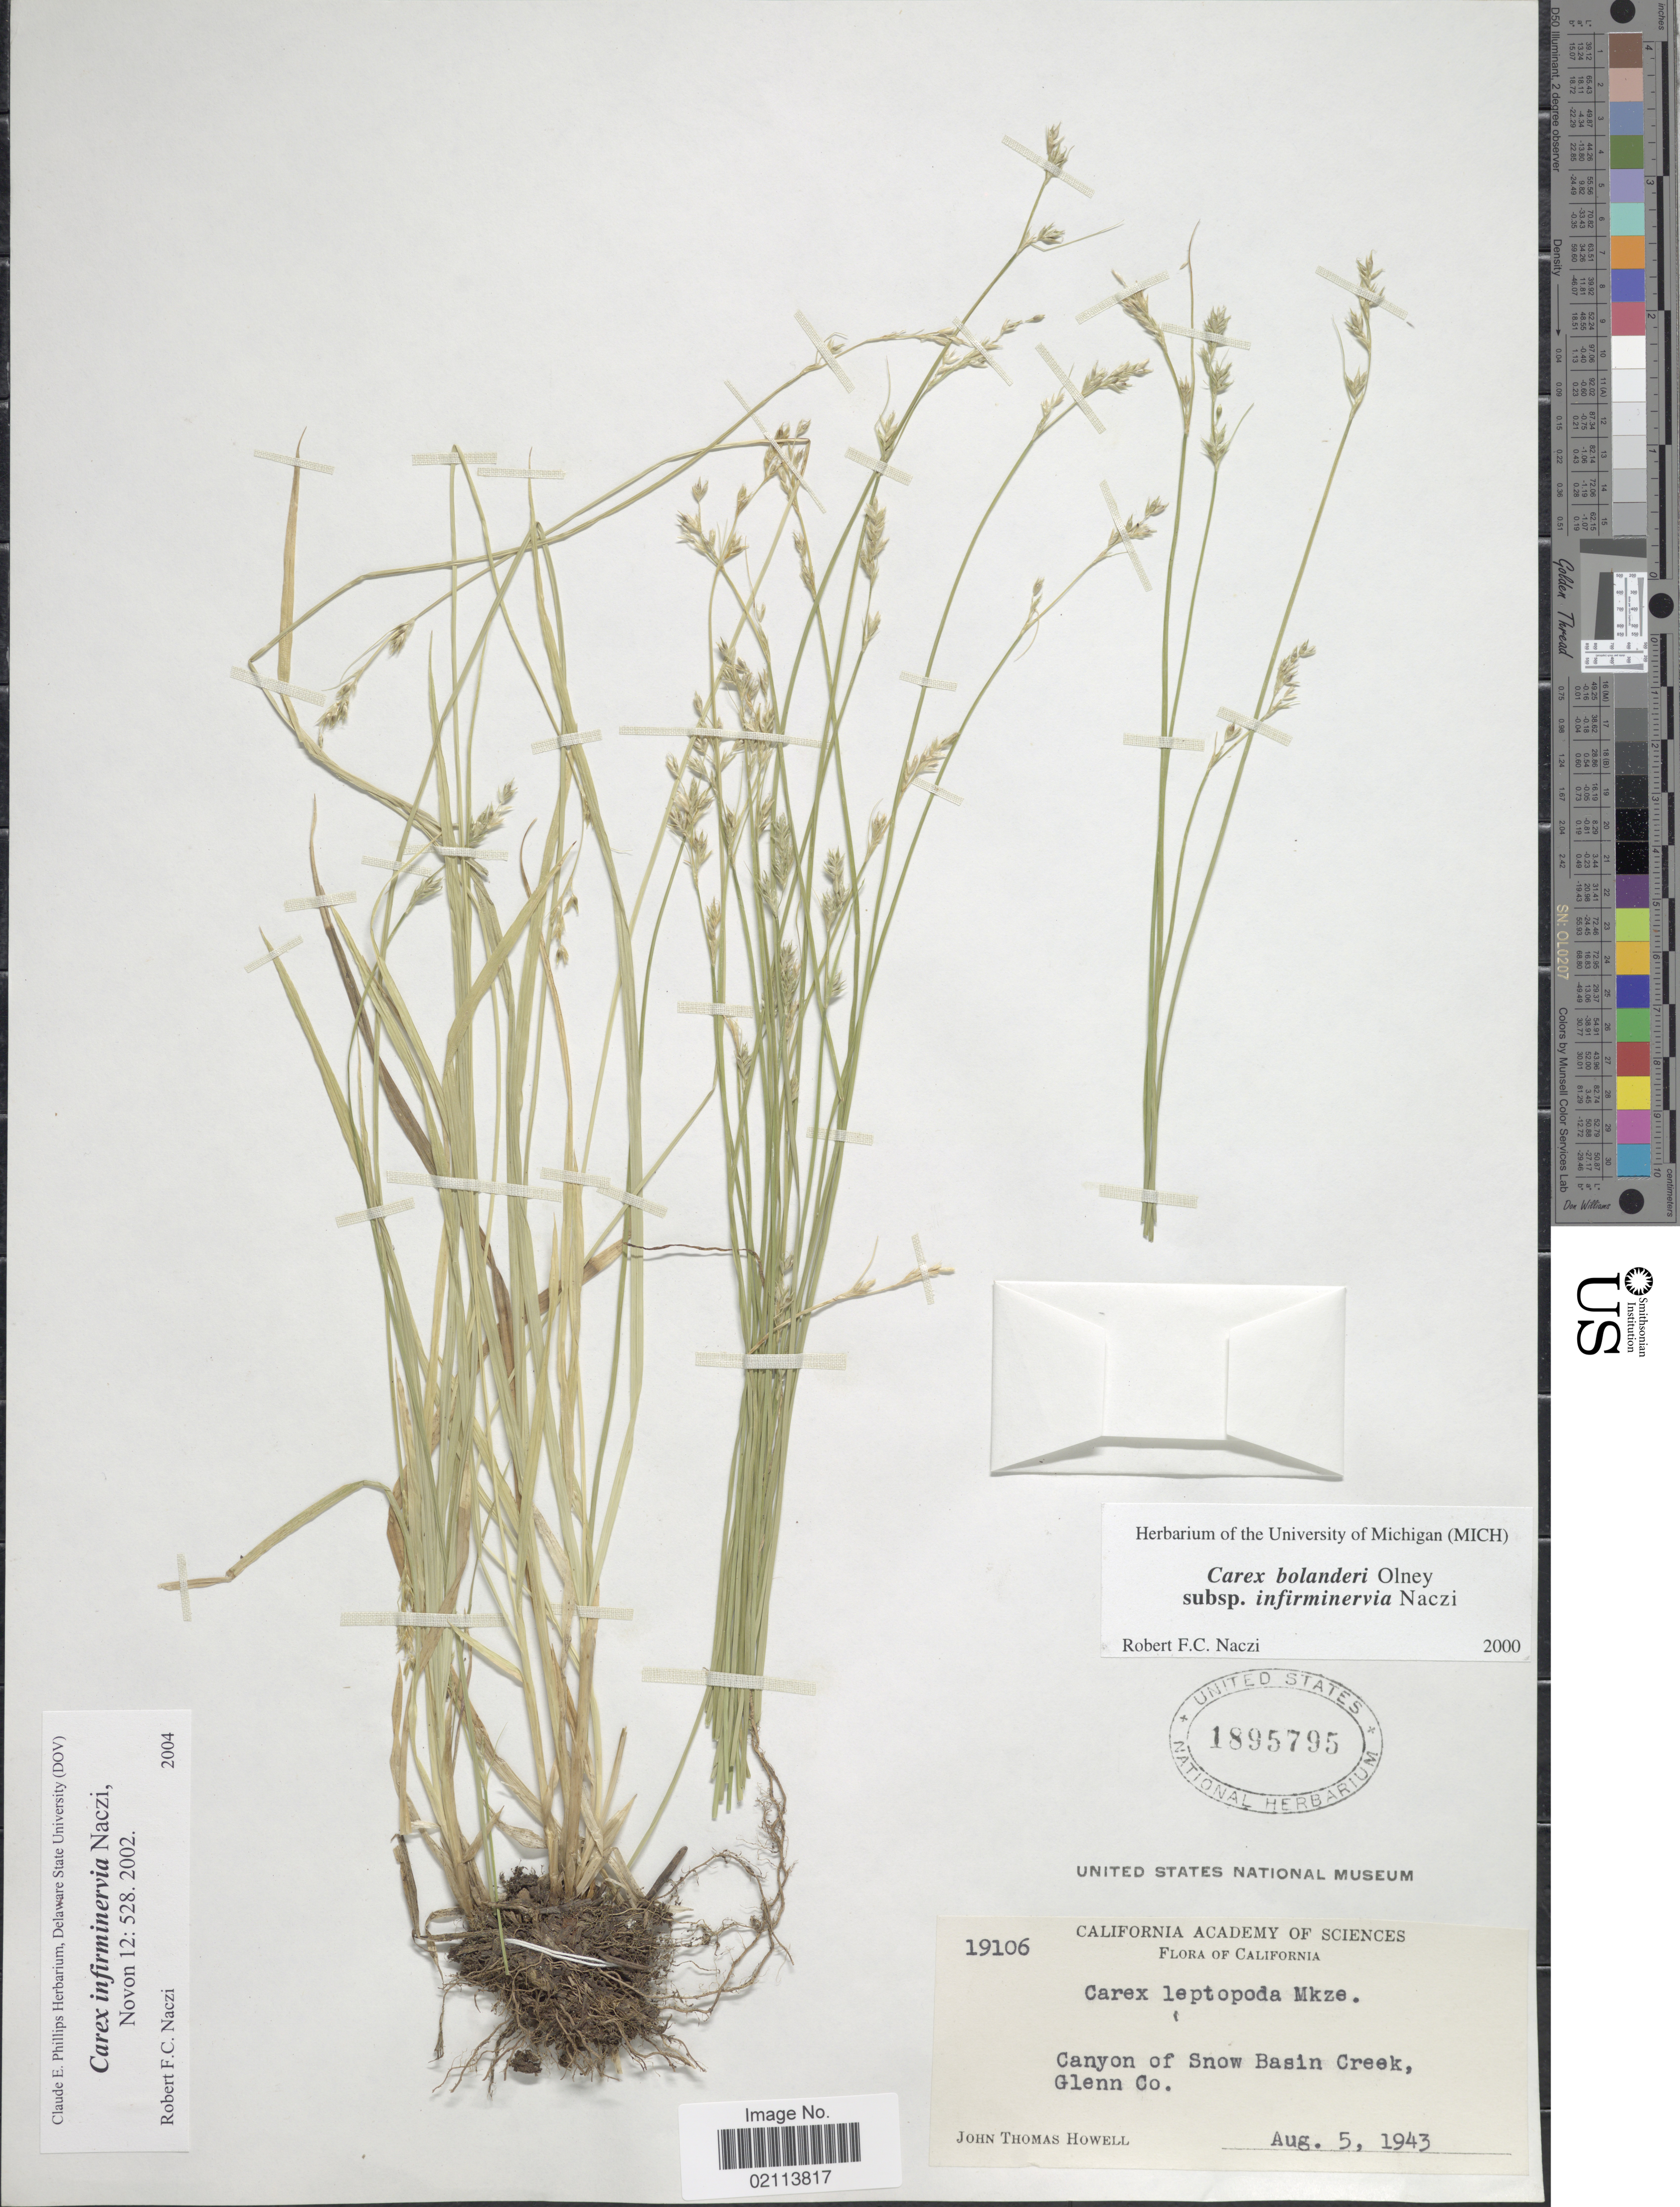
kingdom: Plantae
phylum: Tracheophyta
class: Liliopsida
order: Poales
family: Cyperaceae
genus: Carex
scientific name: Carex infirminervia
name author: Naczi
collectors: J. T. Howell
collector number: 19106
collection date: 1943-08-05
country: United States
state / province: California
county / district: Glenn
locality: Canyon of Snow Basin Creek, Glenn Co.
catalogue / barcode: US 1895795